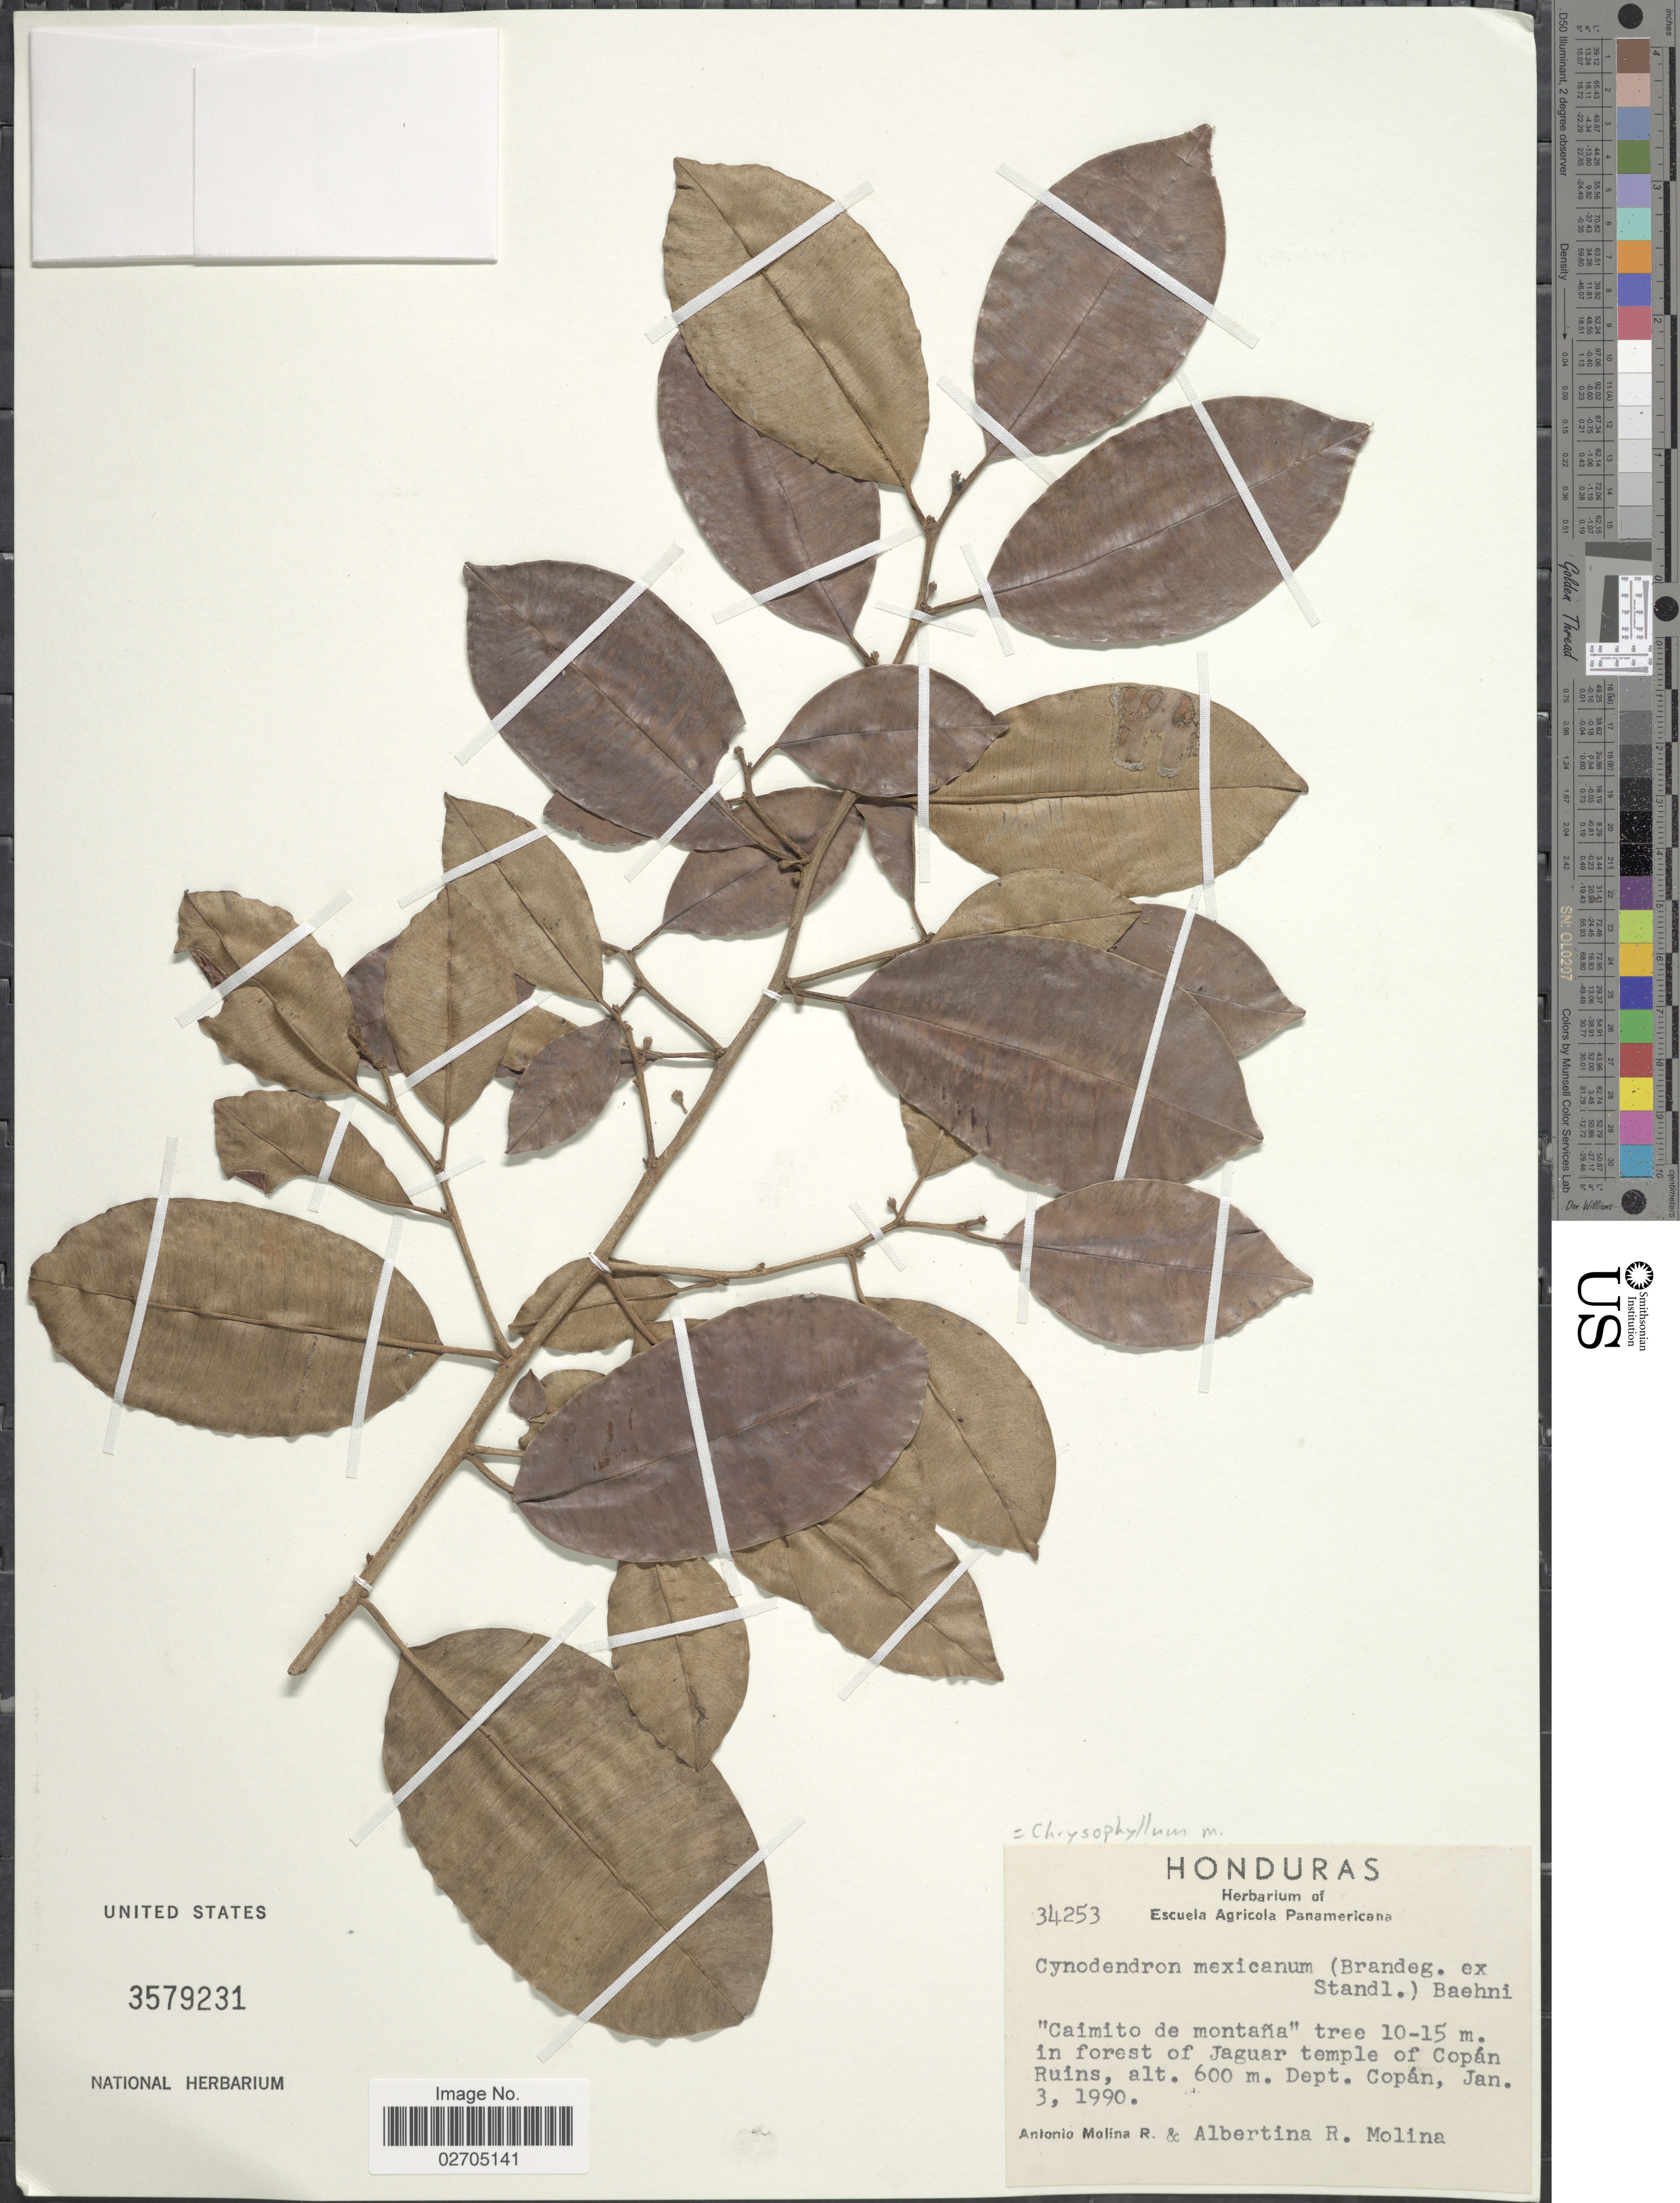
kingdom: Plantae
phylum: Tracheophyta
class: Magnoliopsida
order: Ericales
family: Sapotaceae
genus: Chrysophyllum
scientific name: Chrysophyllum mexicanum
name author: Brandegee ex Standl.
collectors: A. Molina R. & A. R. Molina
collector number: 34253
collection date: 1990-01-03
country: Honduras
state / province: Copán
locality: In forest of Jaguar temple of Copan Ruins.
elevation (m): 600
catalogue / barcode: US 3579231